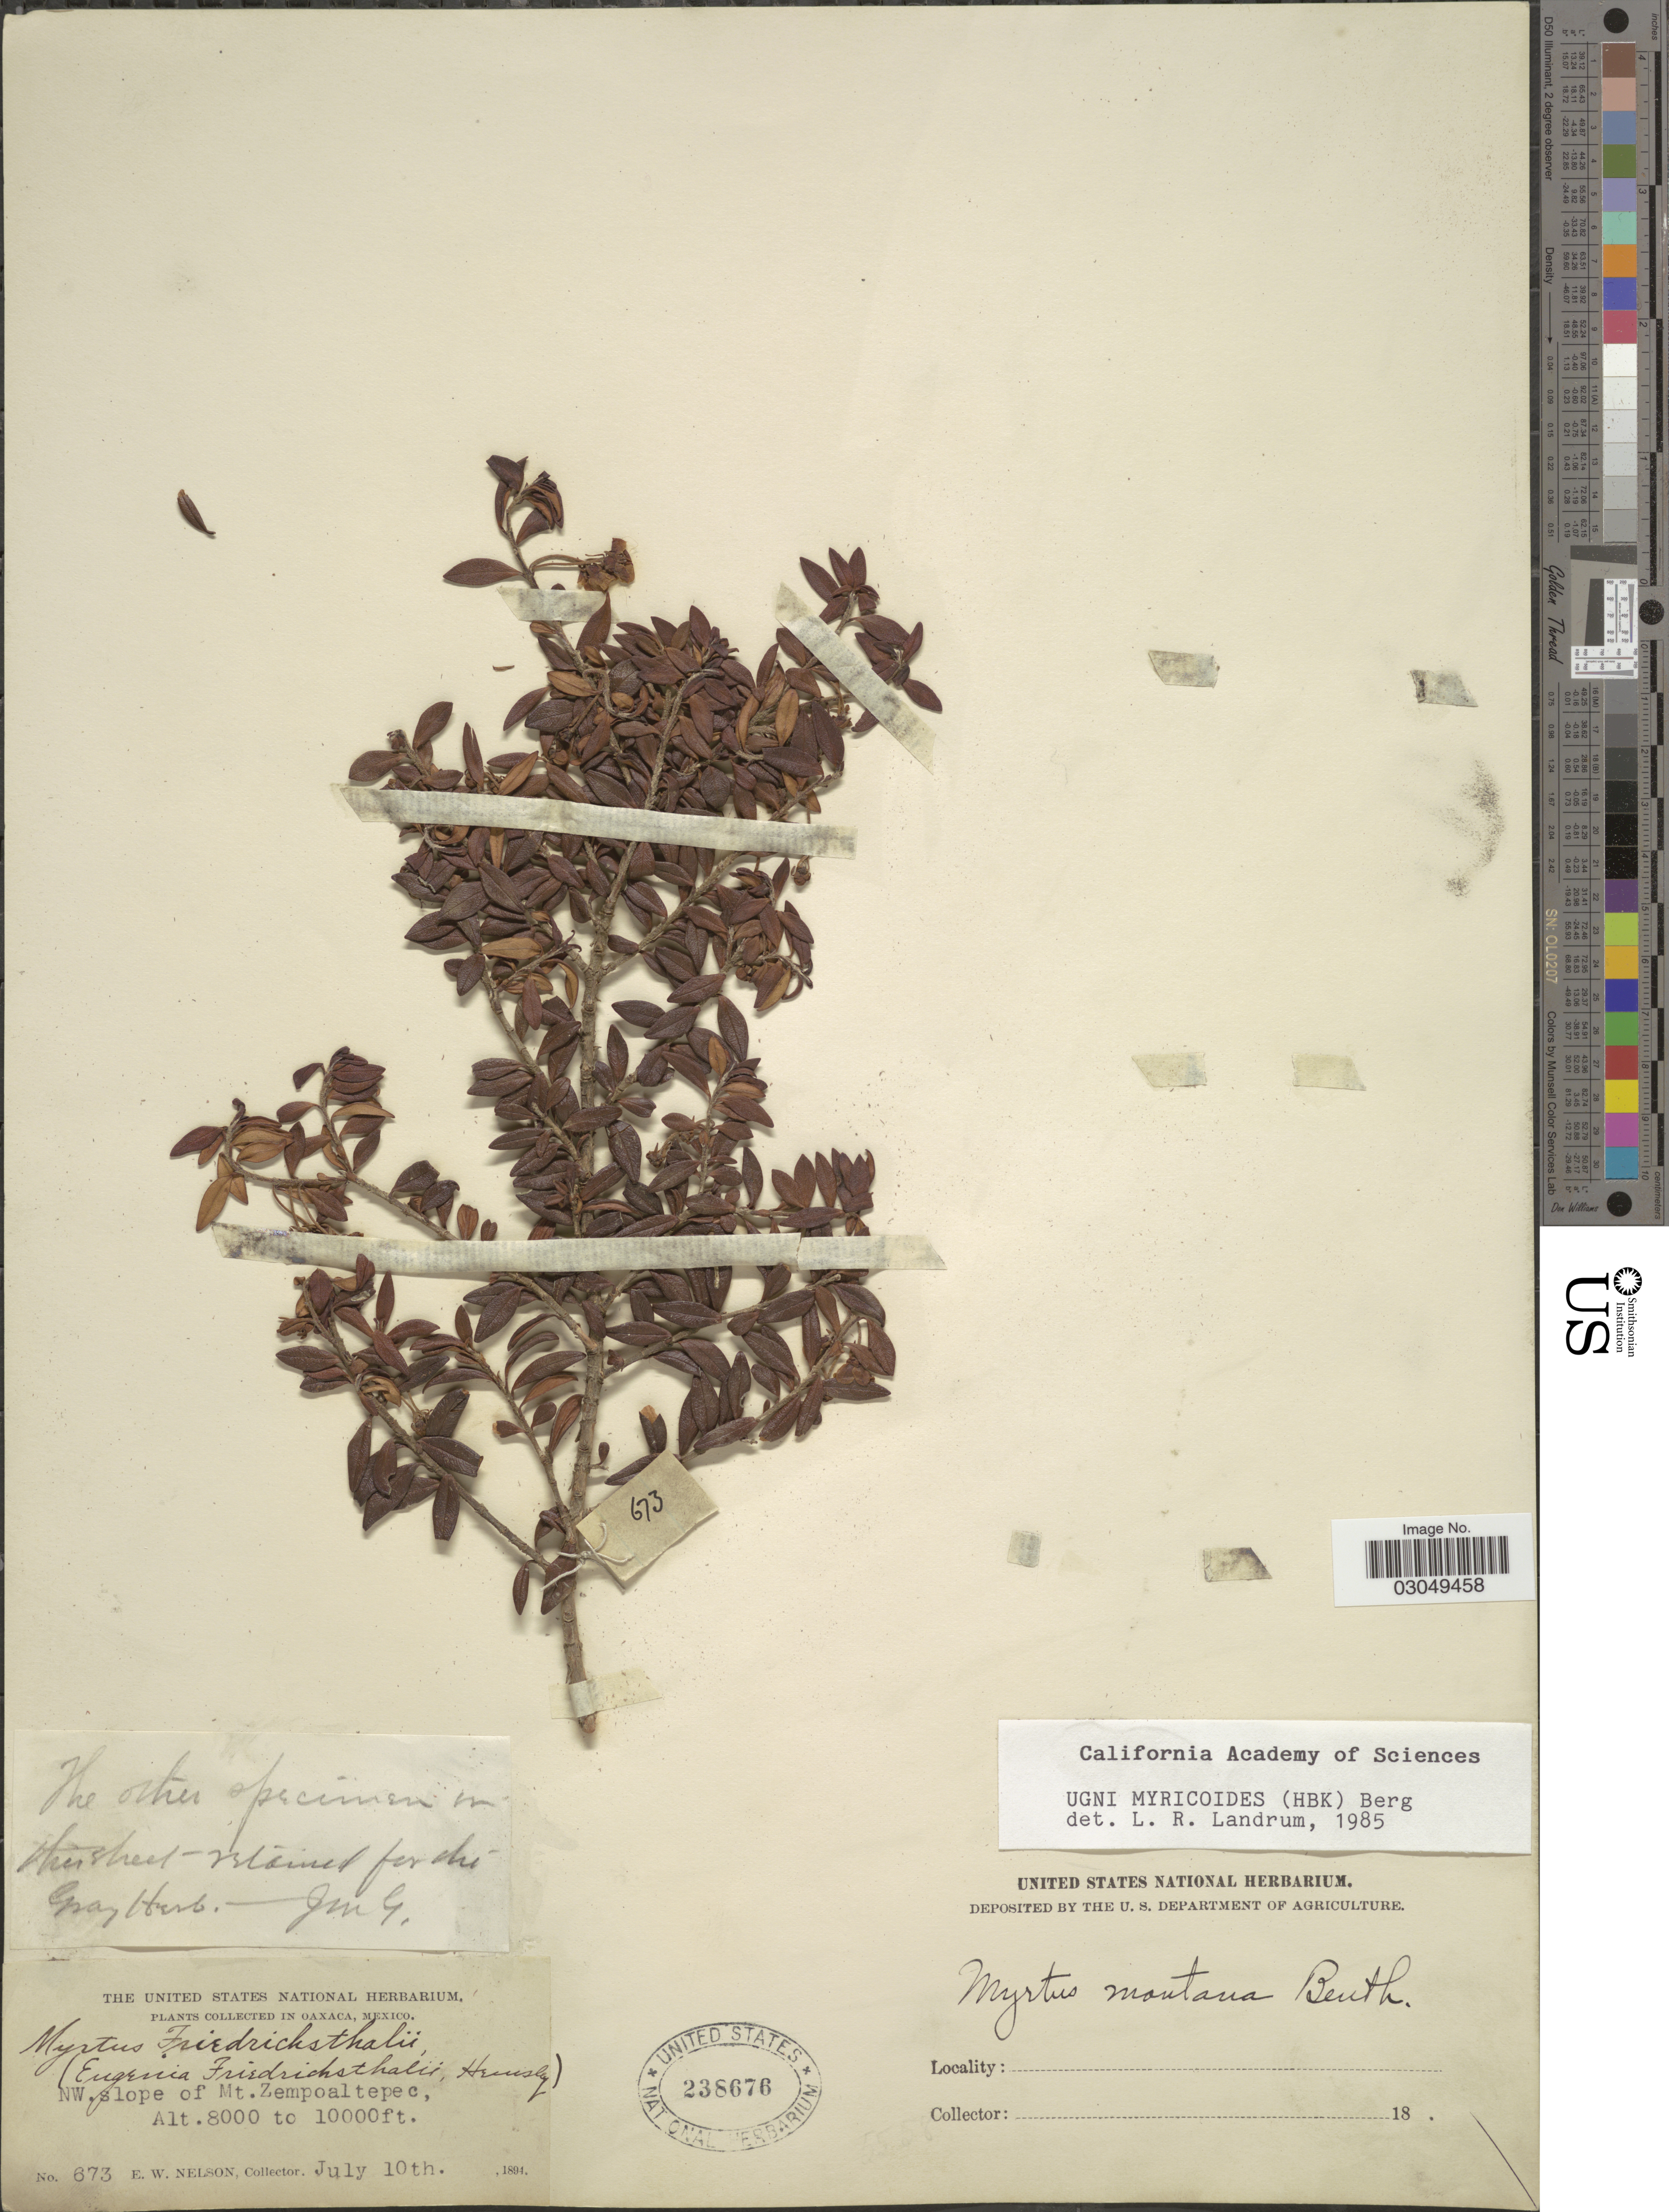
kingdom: Plantae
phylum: Tracheophyta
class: Magnoliopsida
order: Myrtales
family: Myrtaceae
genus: Ugni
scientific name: Ugni myricoides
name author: (Kunth) O. Berg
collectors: E. W. Nelson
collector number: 673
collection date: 1894-07-10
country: Mexico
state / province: Oaxaca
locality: NW. slope of Mt. Zempoaltepec.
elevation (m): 2438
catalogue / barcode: US 238676